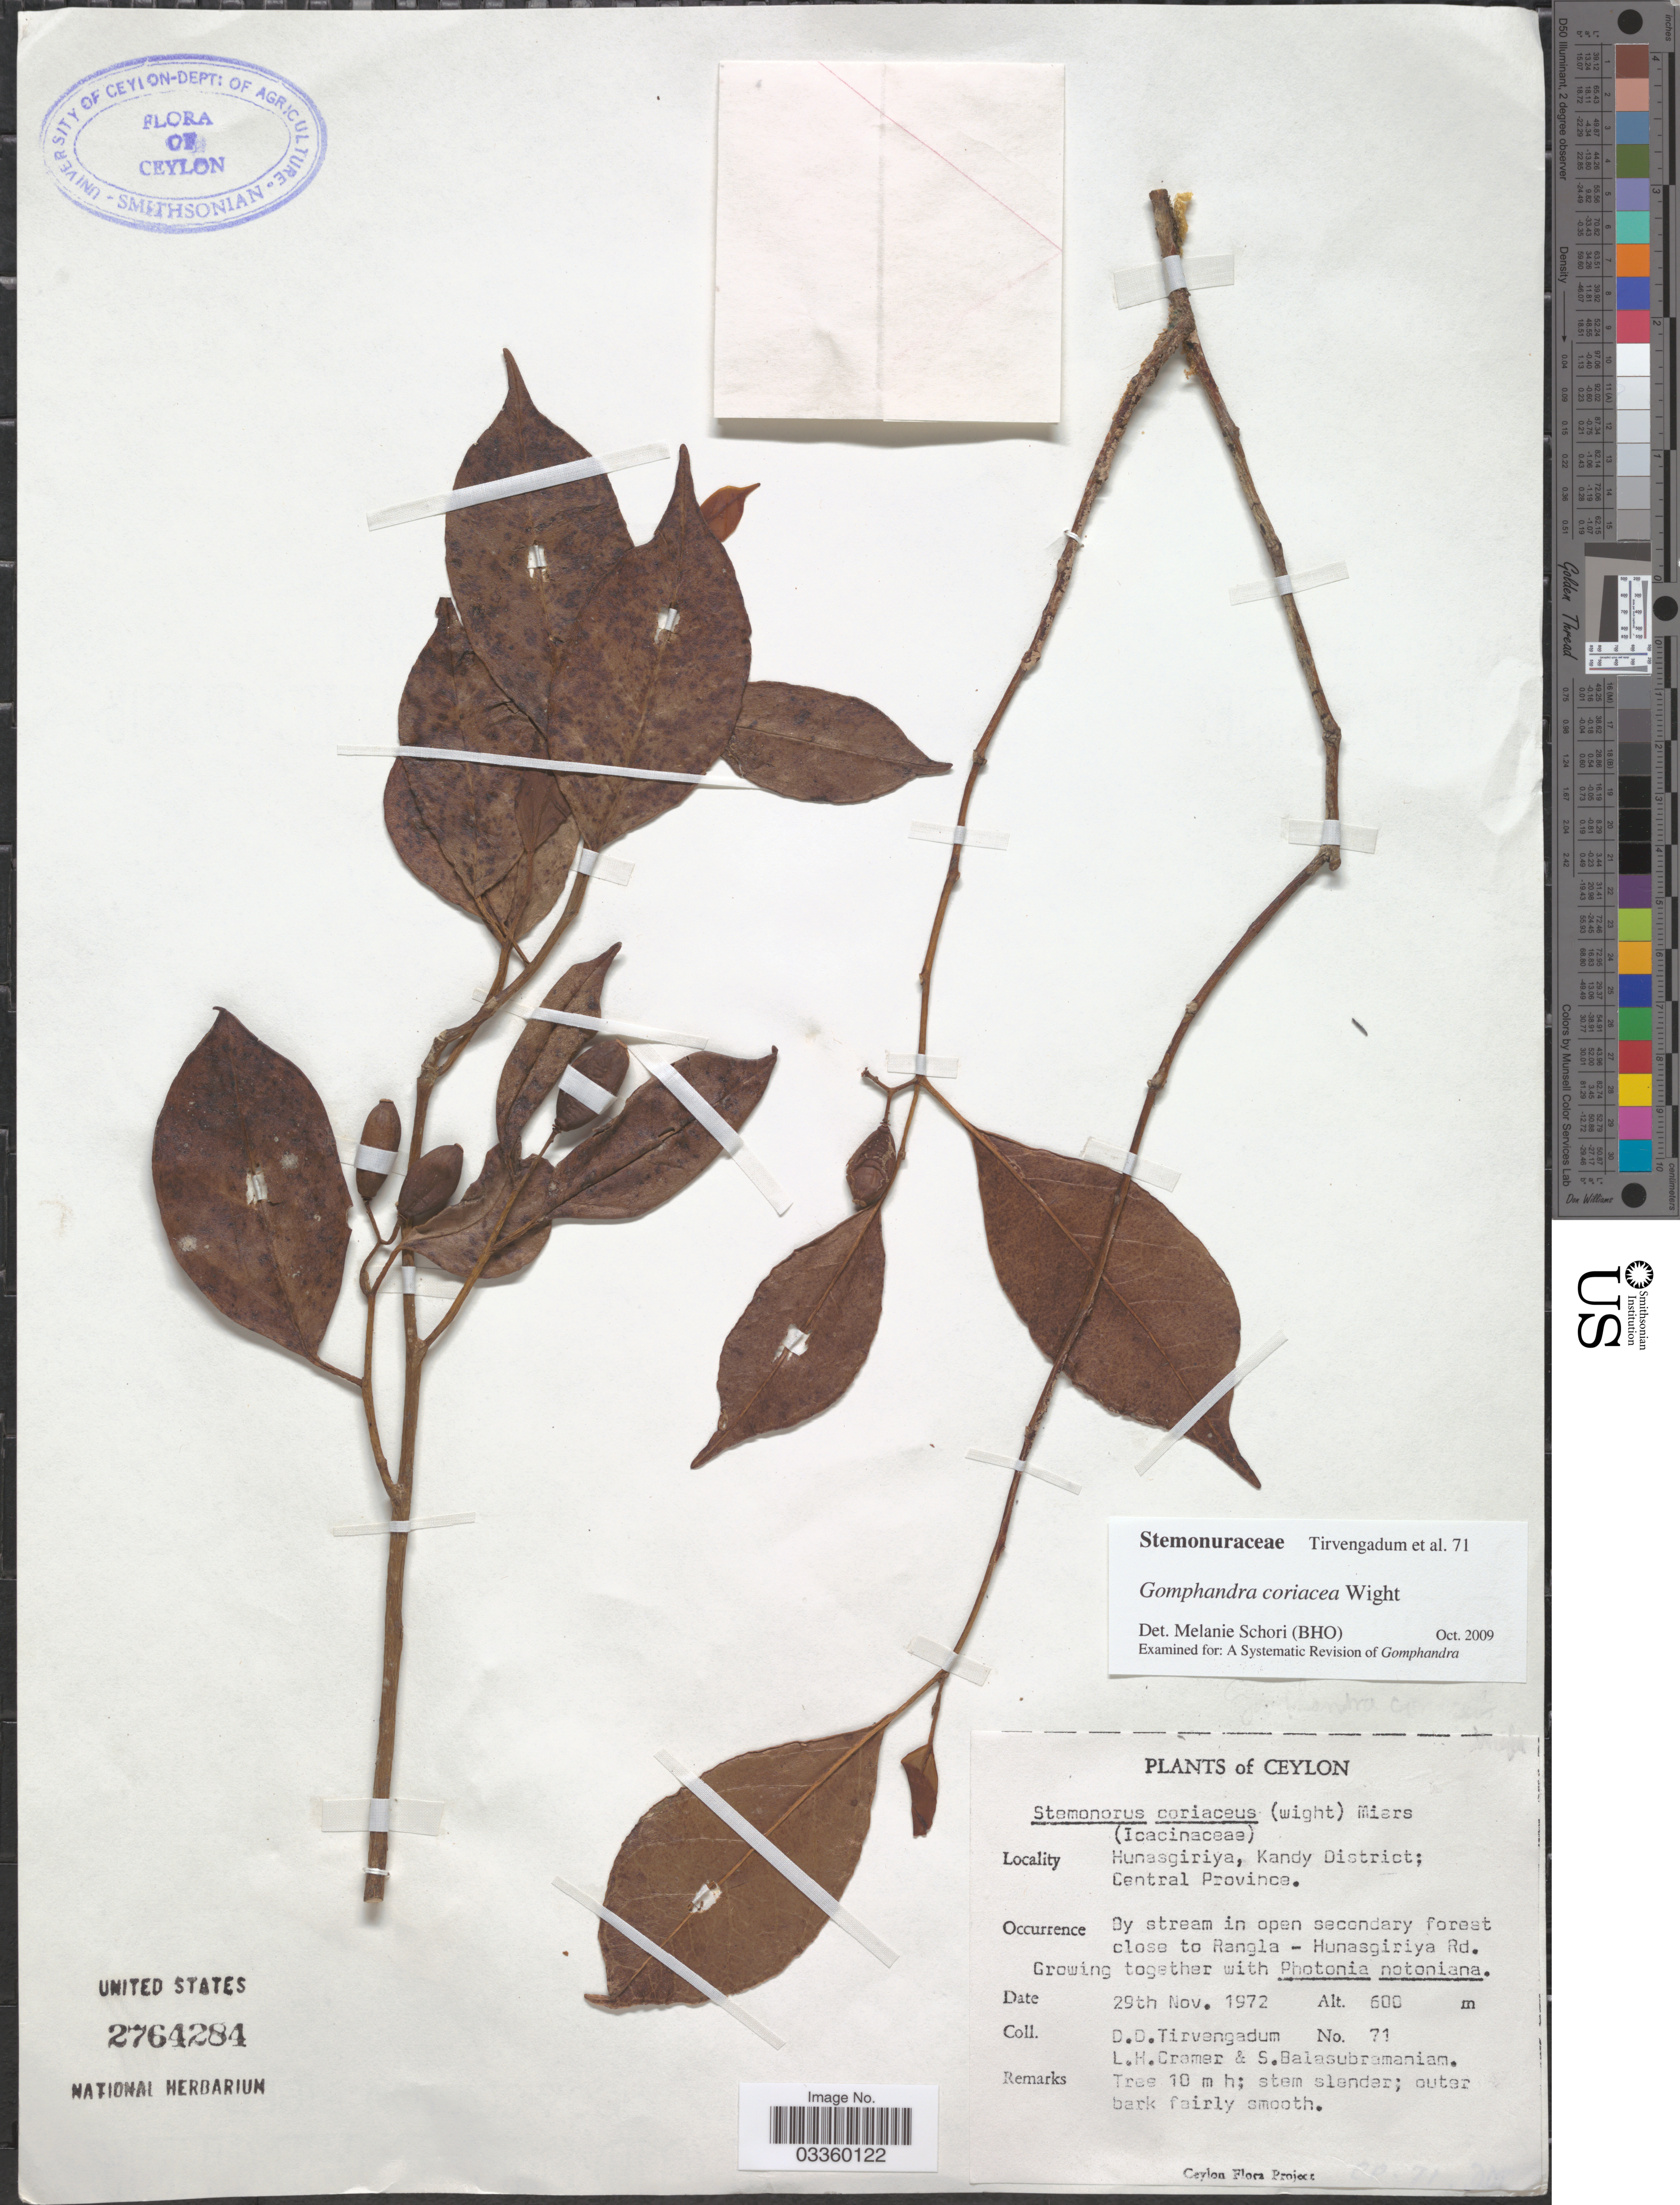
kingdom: Plantae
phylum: Tracheophyta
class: Magnoliopsida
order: Cardiopteridales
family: Stemonuraceae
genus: Gomphandra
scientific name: Gomphandra coriacea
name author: Wight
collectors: D. Tirvengadum, L. H. Cramer & S. Balasubramaniam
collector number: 71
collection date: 1972-11-29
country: Sri Lanka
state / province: Central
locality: Ceylon. Hunasgiriya, Kandy District. By stream in open secondary forest close to Rangla - Hunasgiriya Rd.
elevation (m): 600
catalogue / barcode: US 2764284